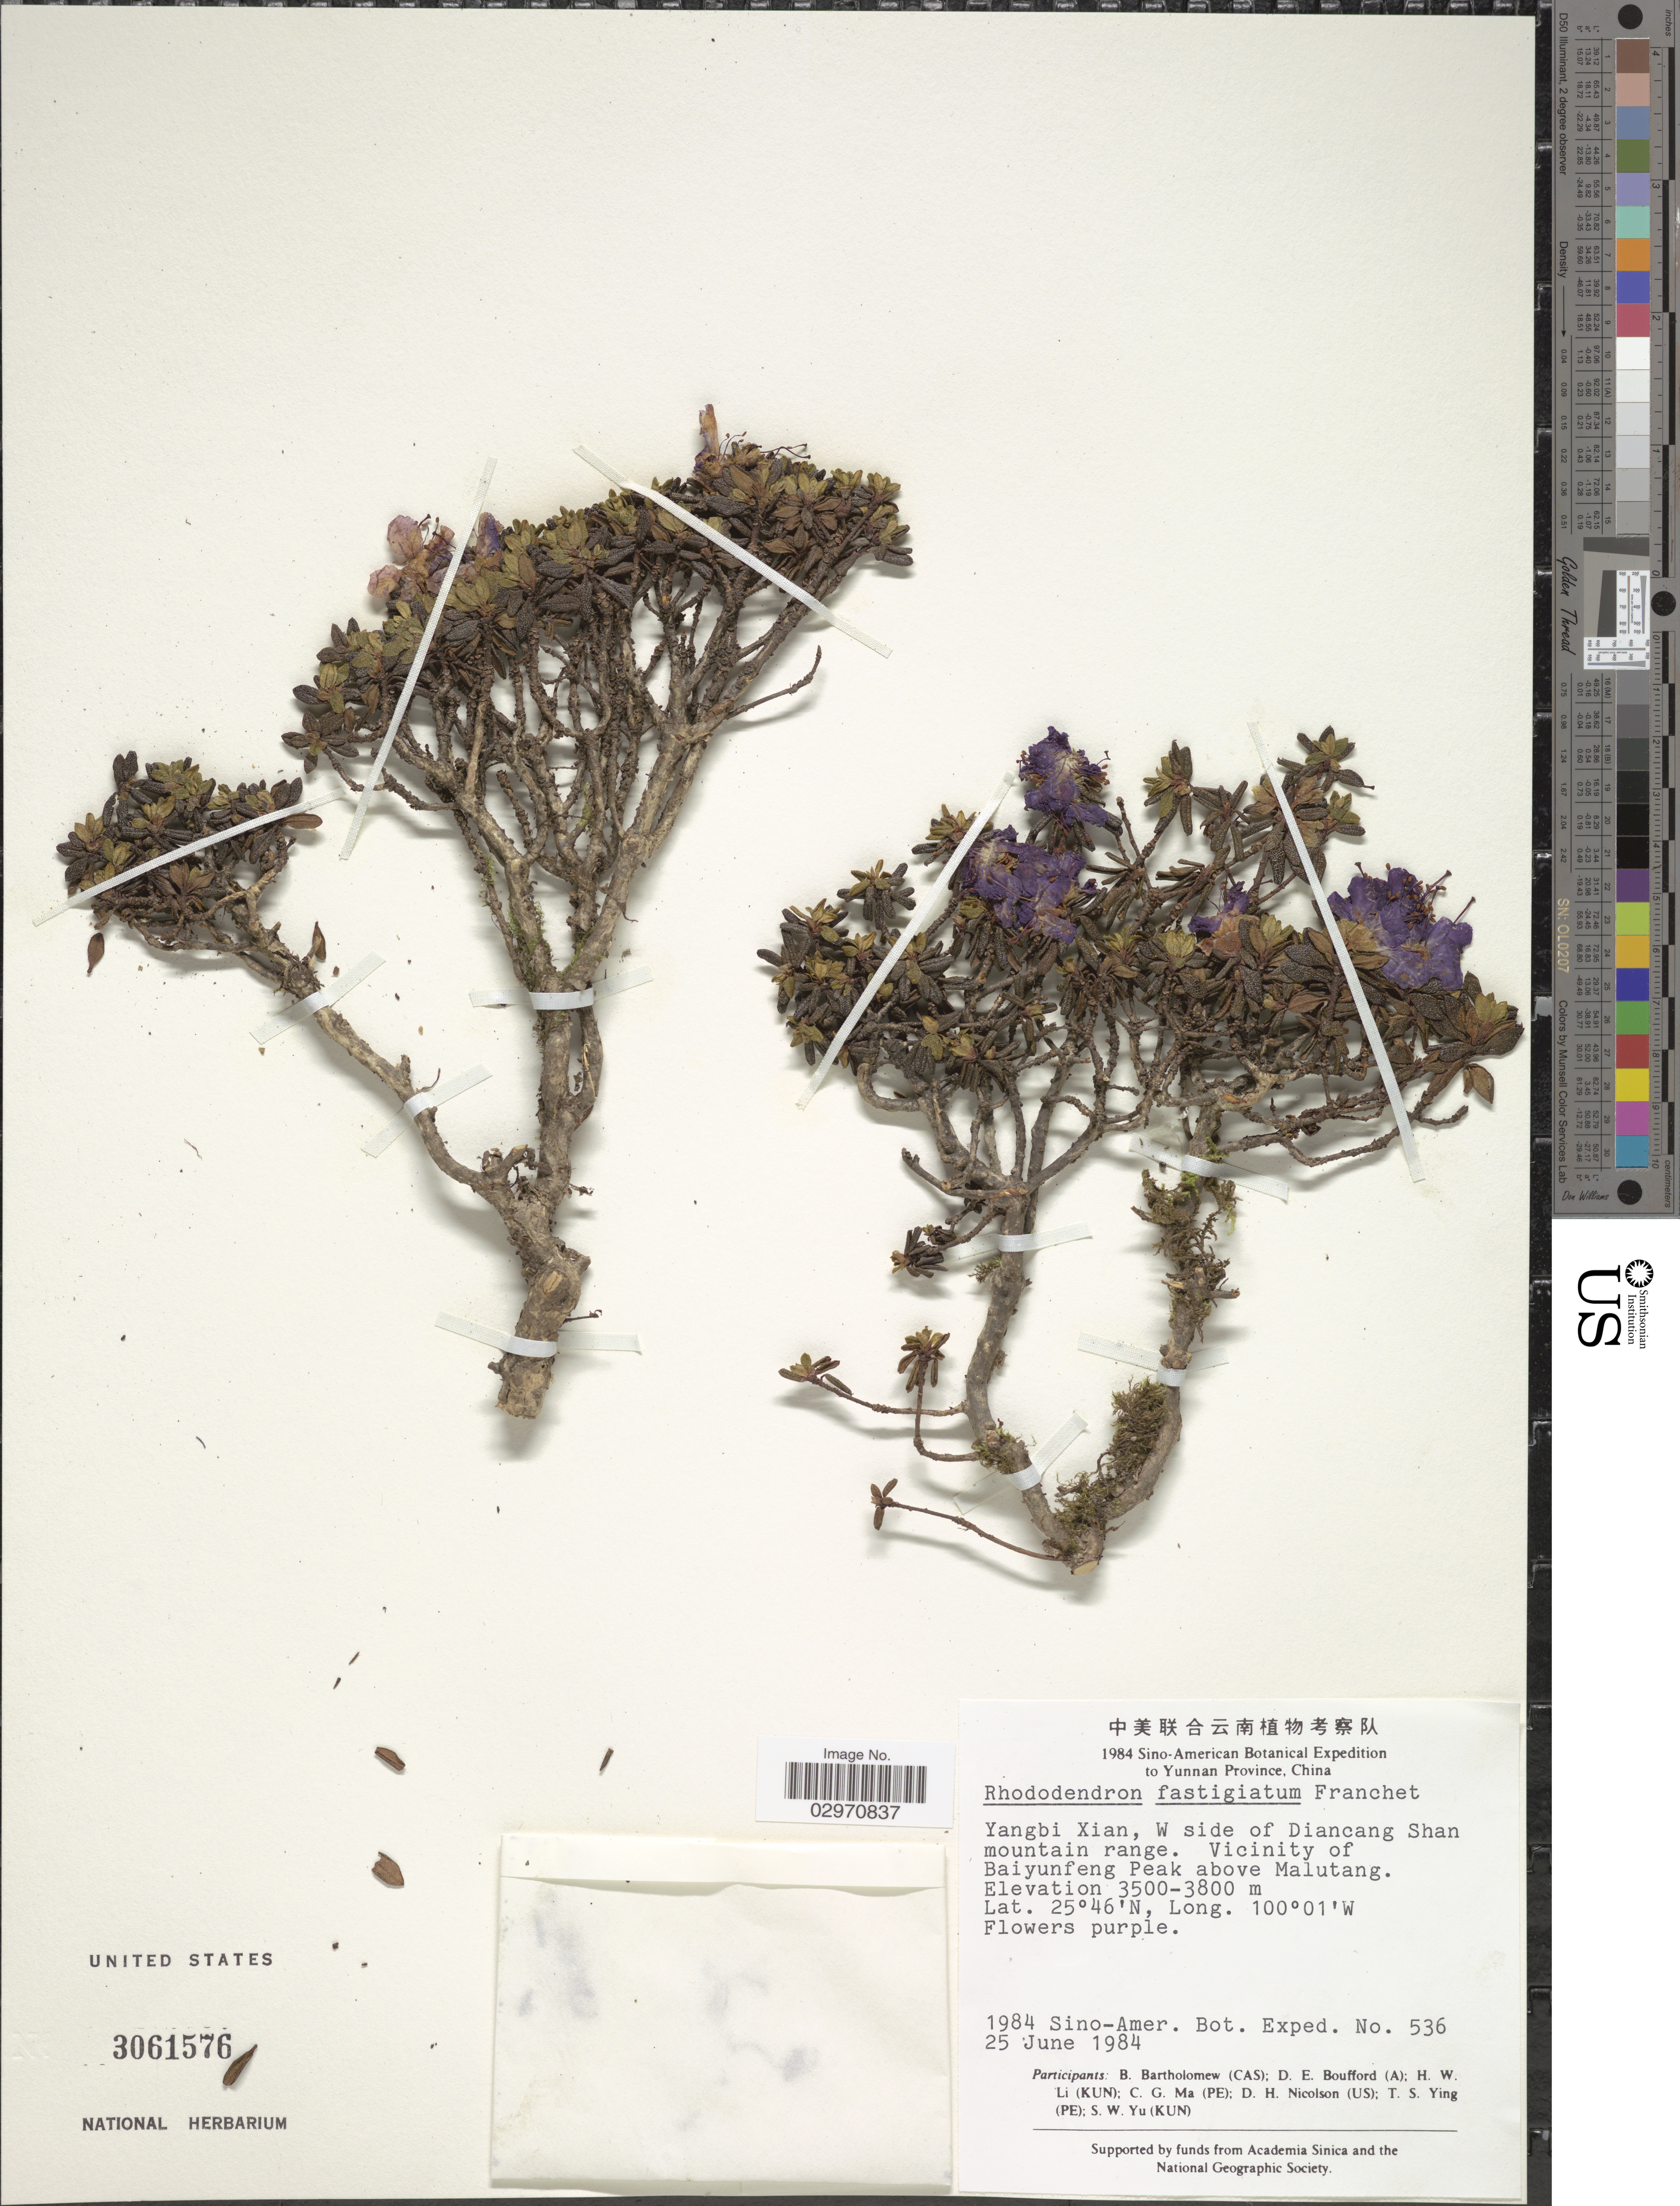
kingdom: Plantae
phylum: Tracheophyta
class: Magnoliopsida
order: Ericales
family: Ericaceae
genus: Rhododendron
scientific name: Rhododendron fastigiatum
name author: Franch.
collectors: Sino-Amer. Bot. Exped. 1984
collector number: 536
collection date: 1984-06-25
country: China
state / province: Yunnan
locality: Yangbi Xian, W side of Diancang Shan mountain range. Vicinity of Baiyunfeng Peak above Malutang.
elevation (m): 3500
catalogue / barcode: US 3061576